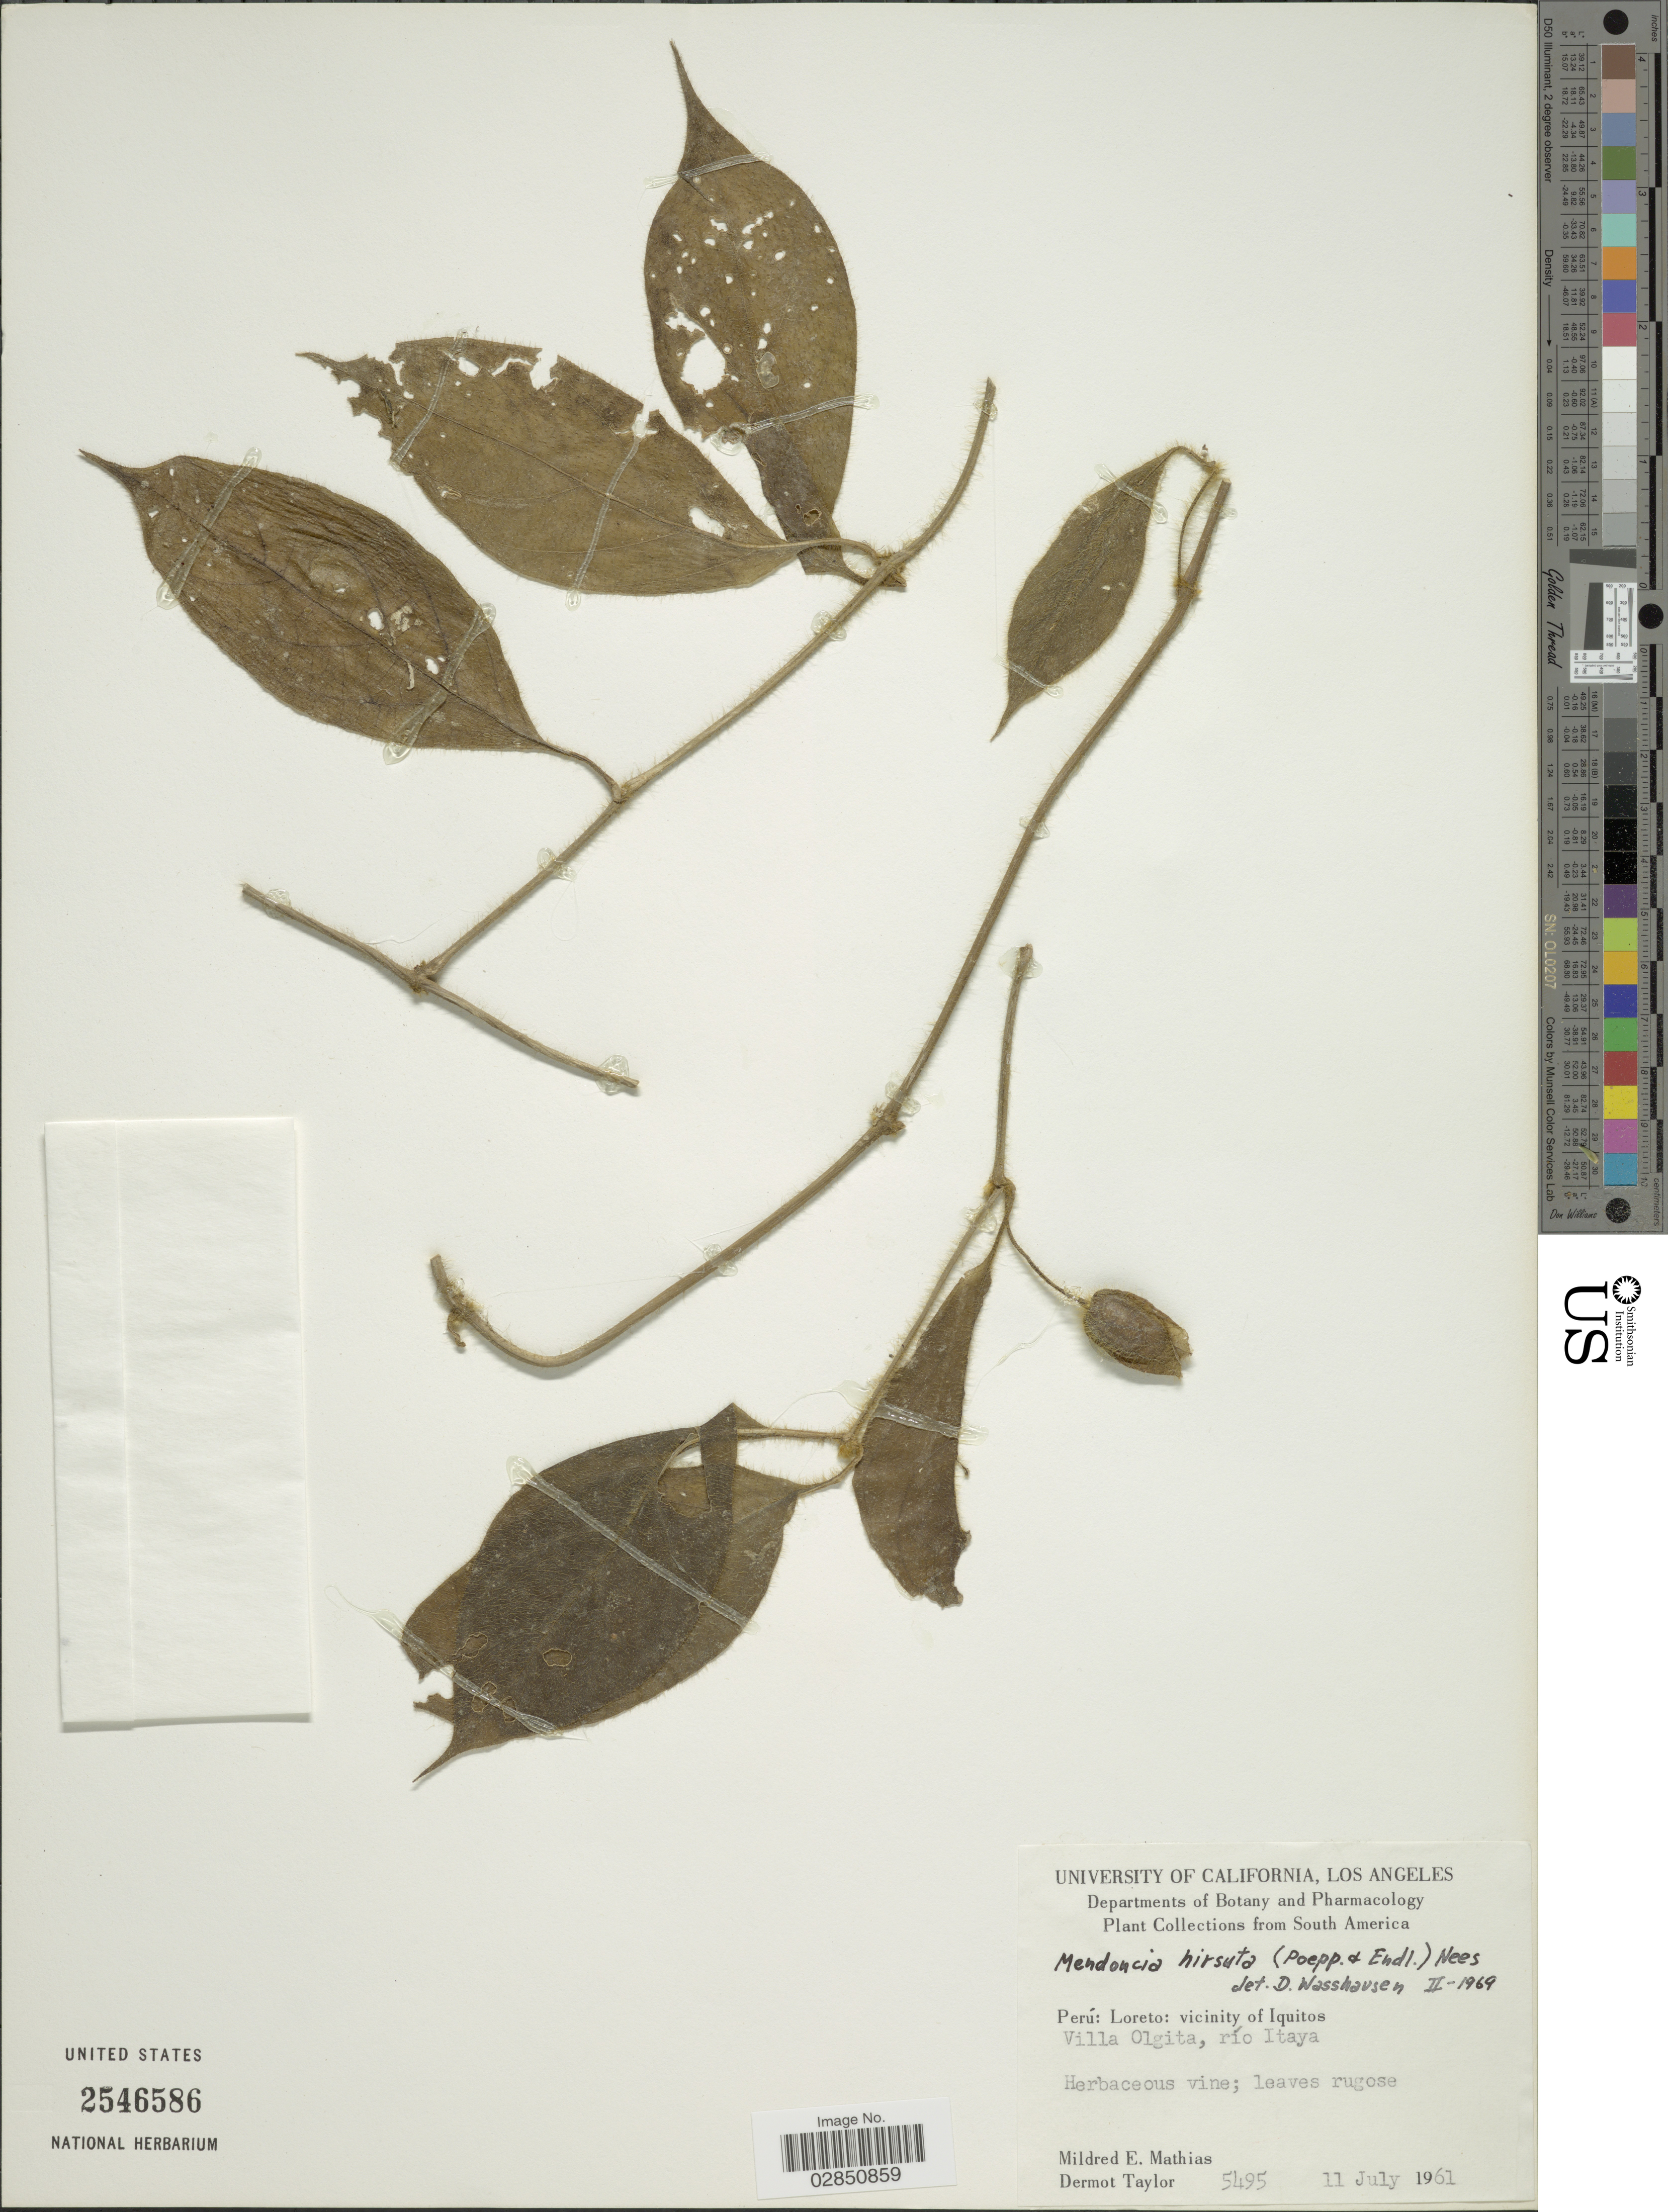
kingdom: Plantae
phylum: Tracheophyta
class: Magnoliopsida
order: Lamiales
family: Acanthaceae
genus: Mendoncia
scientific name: Mendoncia bivalvis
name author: (L. f.) Merr.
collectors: M. E. Mathias & D. Taylor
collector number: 5495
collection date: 1961-07-11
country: Peru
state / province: Loreto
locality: Vicinity of Iquitos. Villa Olgita, río Itaya.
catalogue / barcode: US 2546586